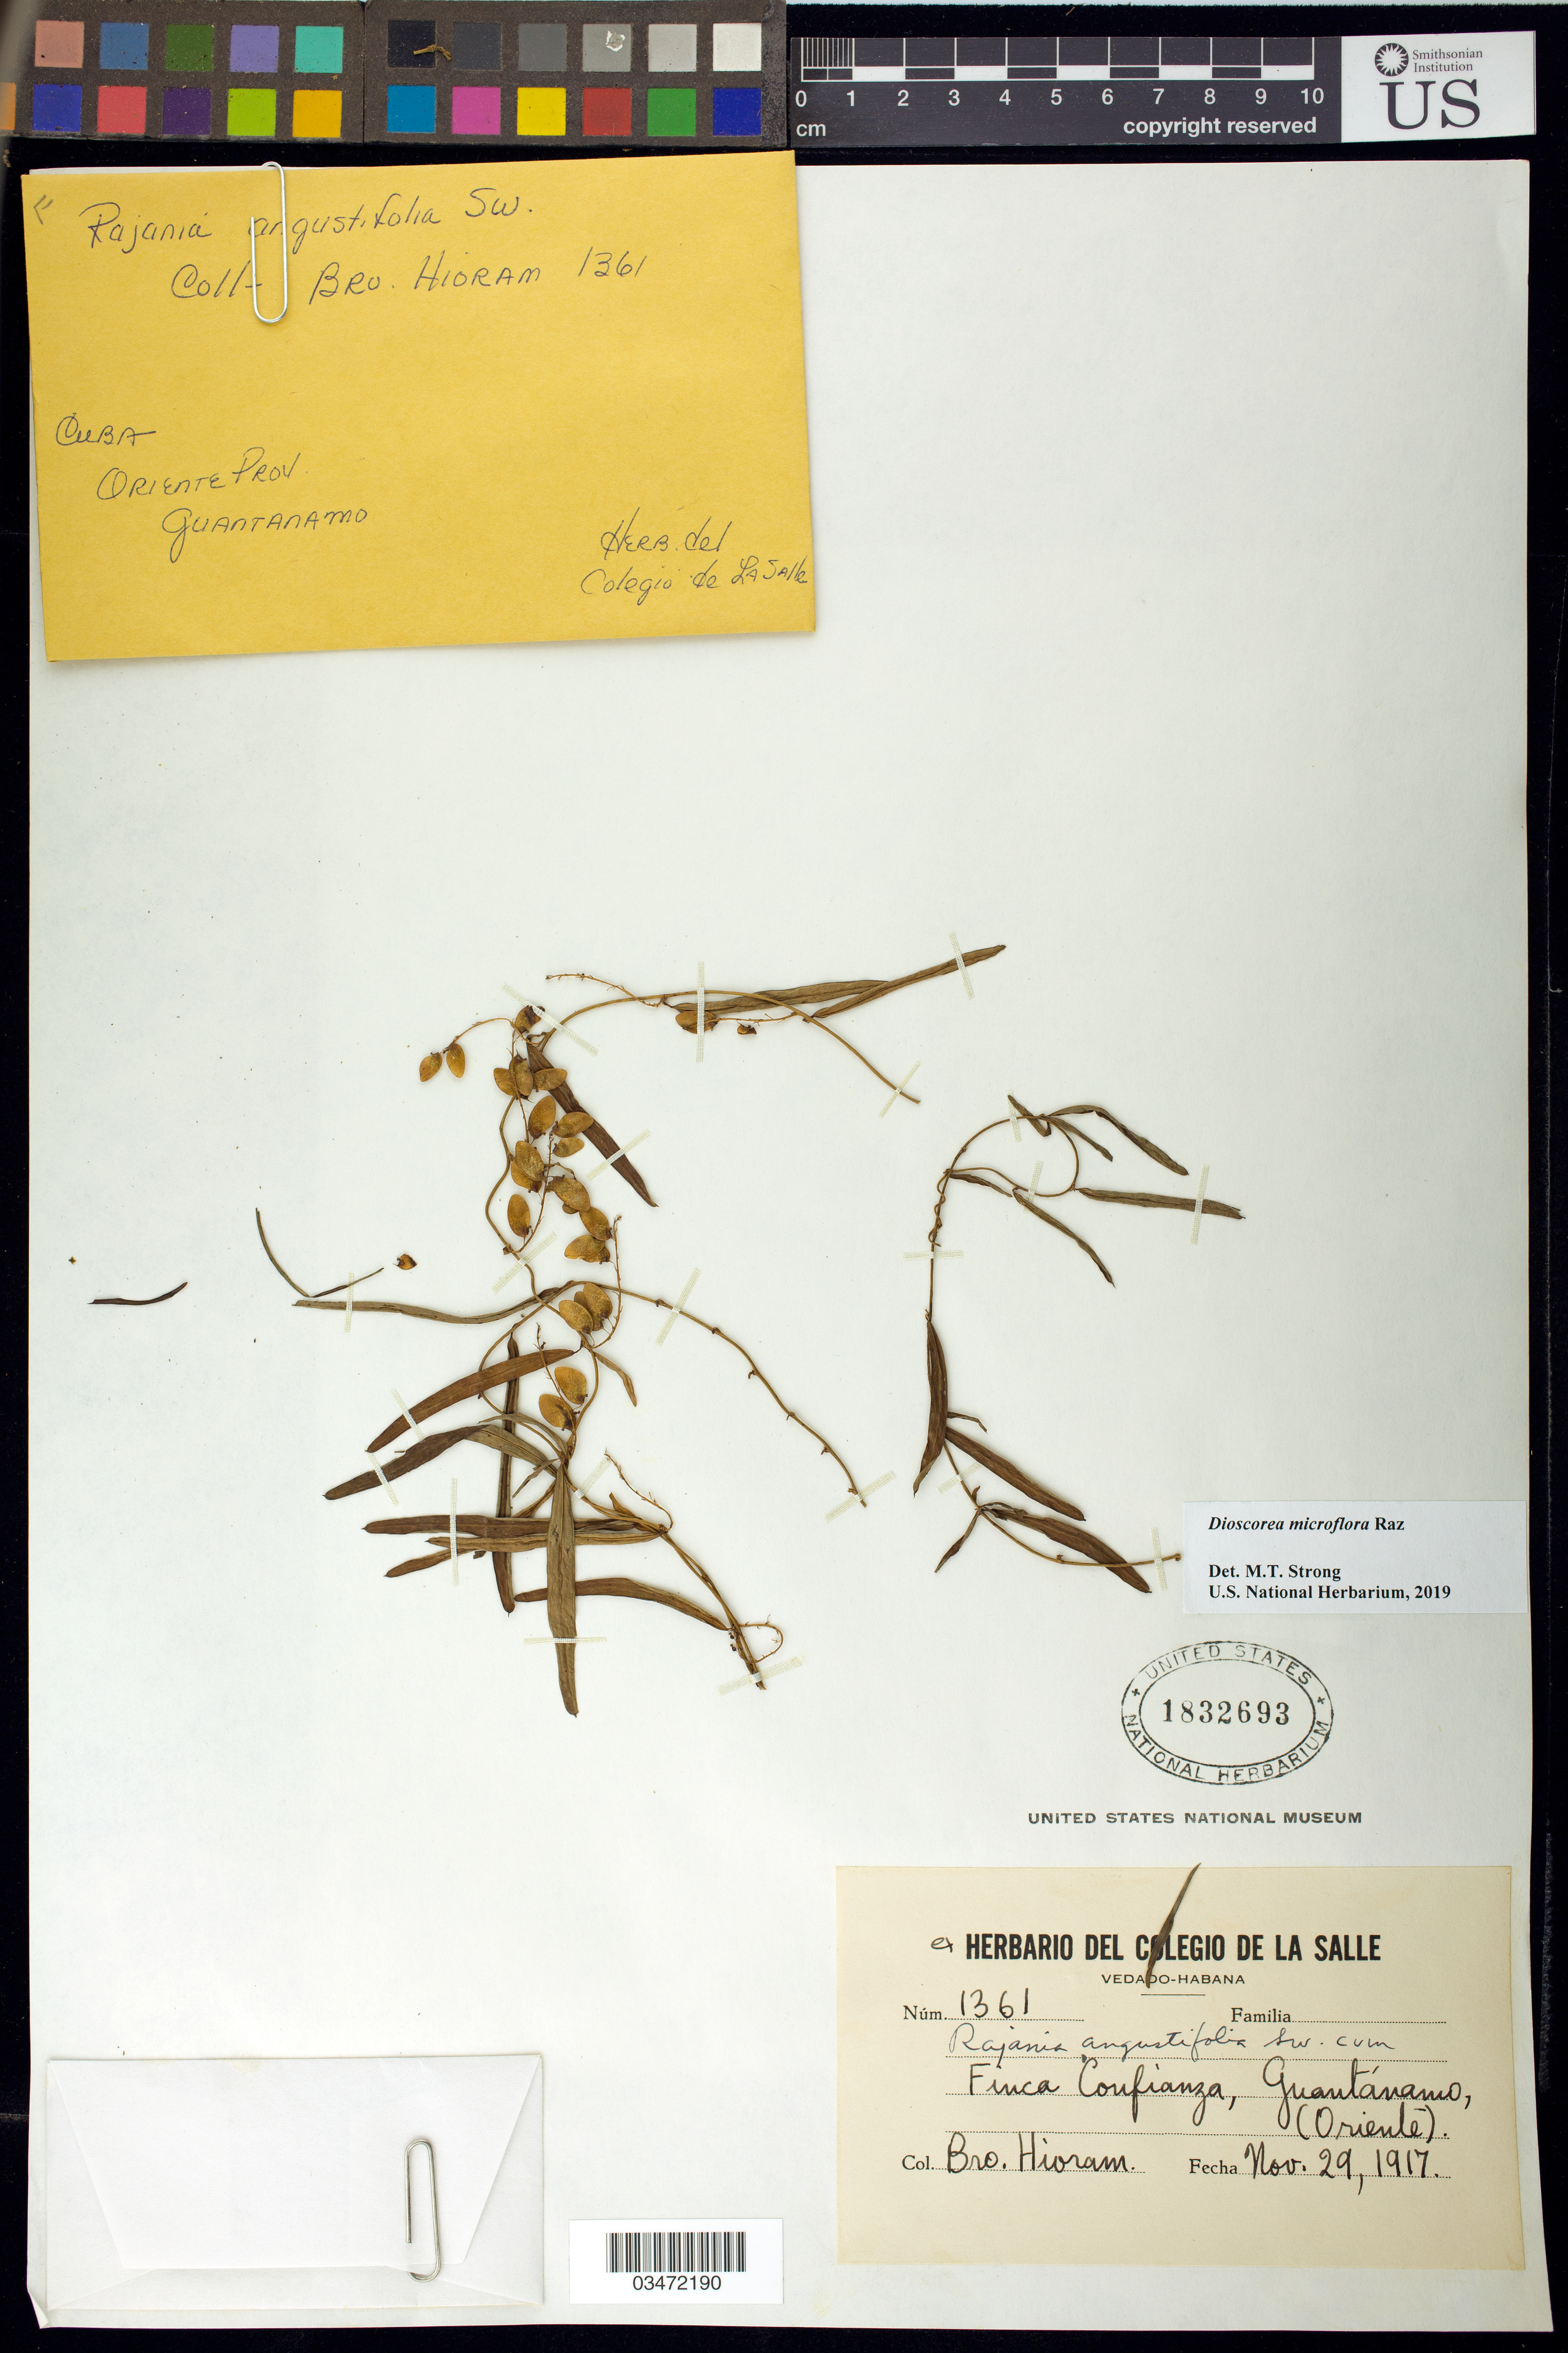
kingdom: Plantae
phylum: Tracheophyta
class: Liliopsida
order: Dioscoreales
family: Dioscoreaceae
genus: Dioscorea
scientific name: Dioscorea microflora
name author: Raz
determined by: Strong, M. T., (US), Smithsonian Institution - National Museum of Natural History (UNITED STATES)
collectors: Bro. Hioram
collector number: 1361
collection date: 1917-11-29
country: Cuba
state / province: Guantanamo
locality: Oriente [Guantánamo]. Finca Confianza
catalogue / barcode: US 1832693